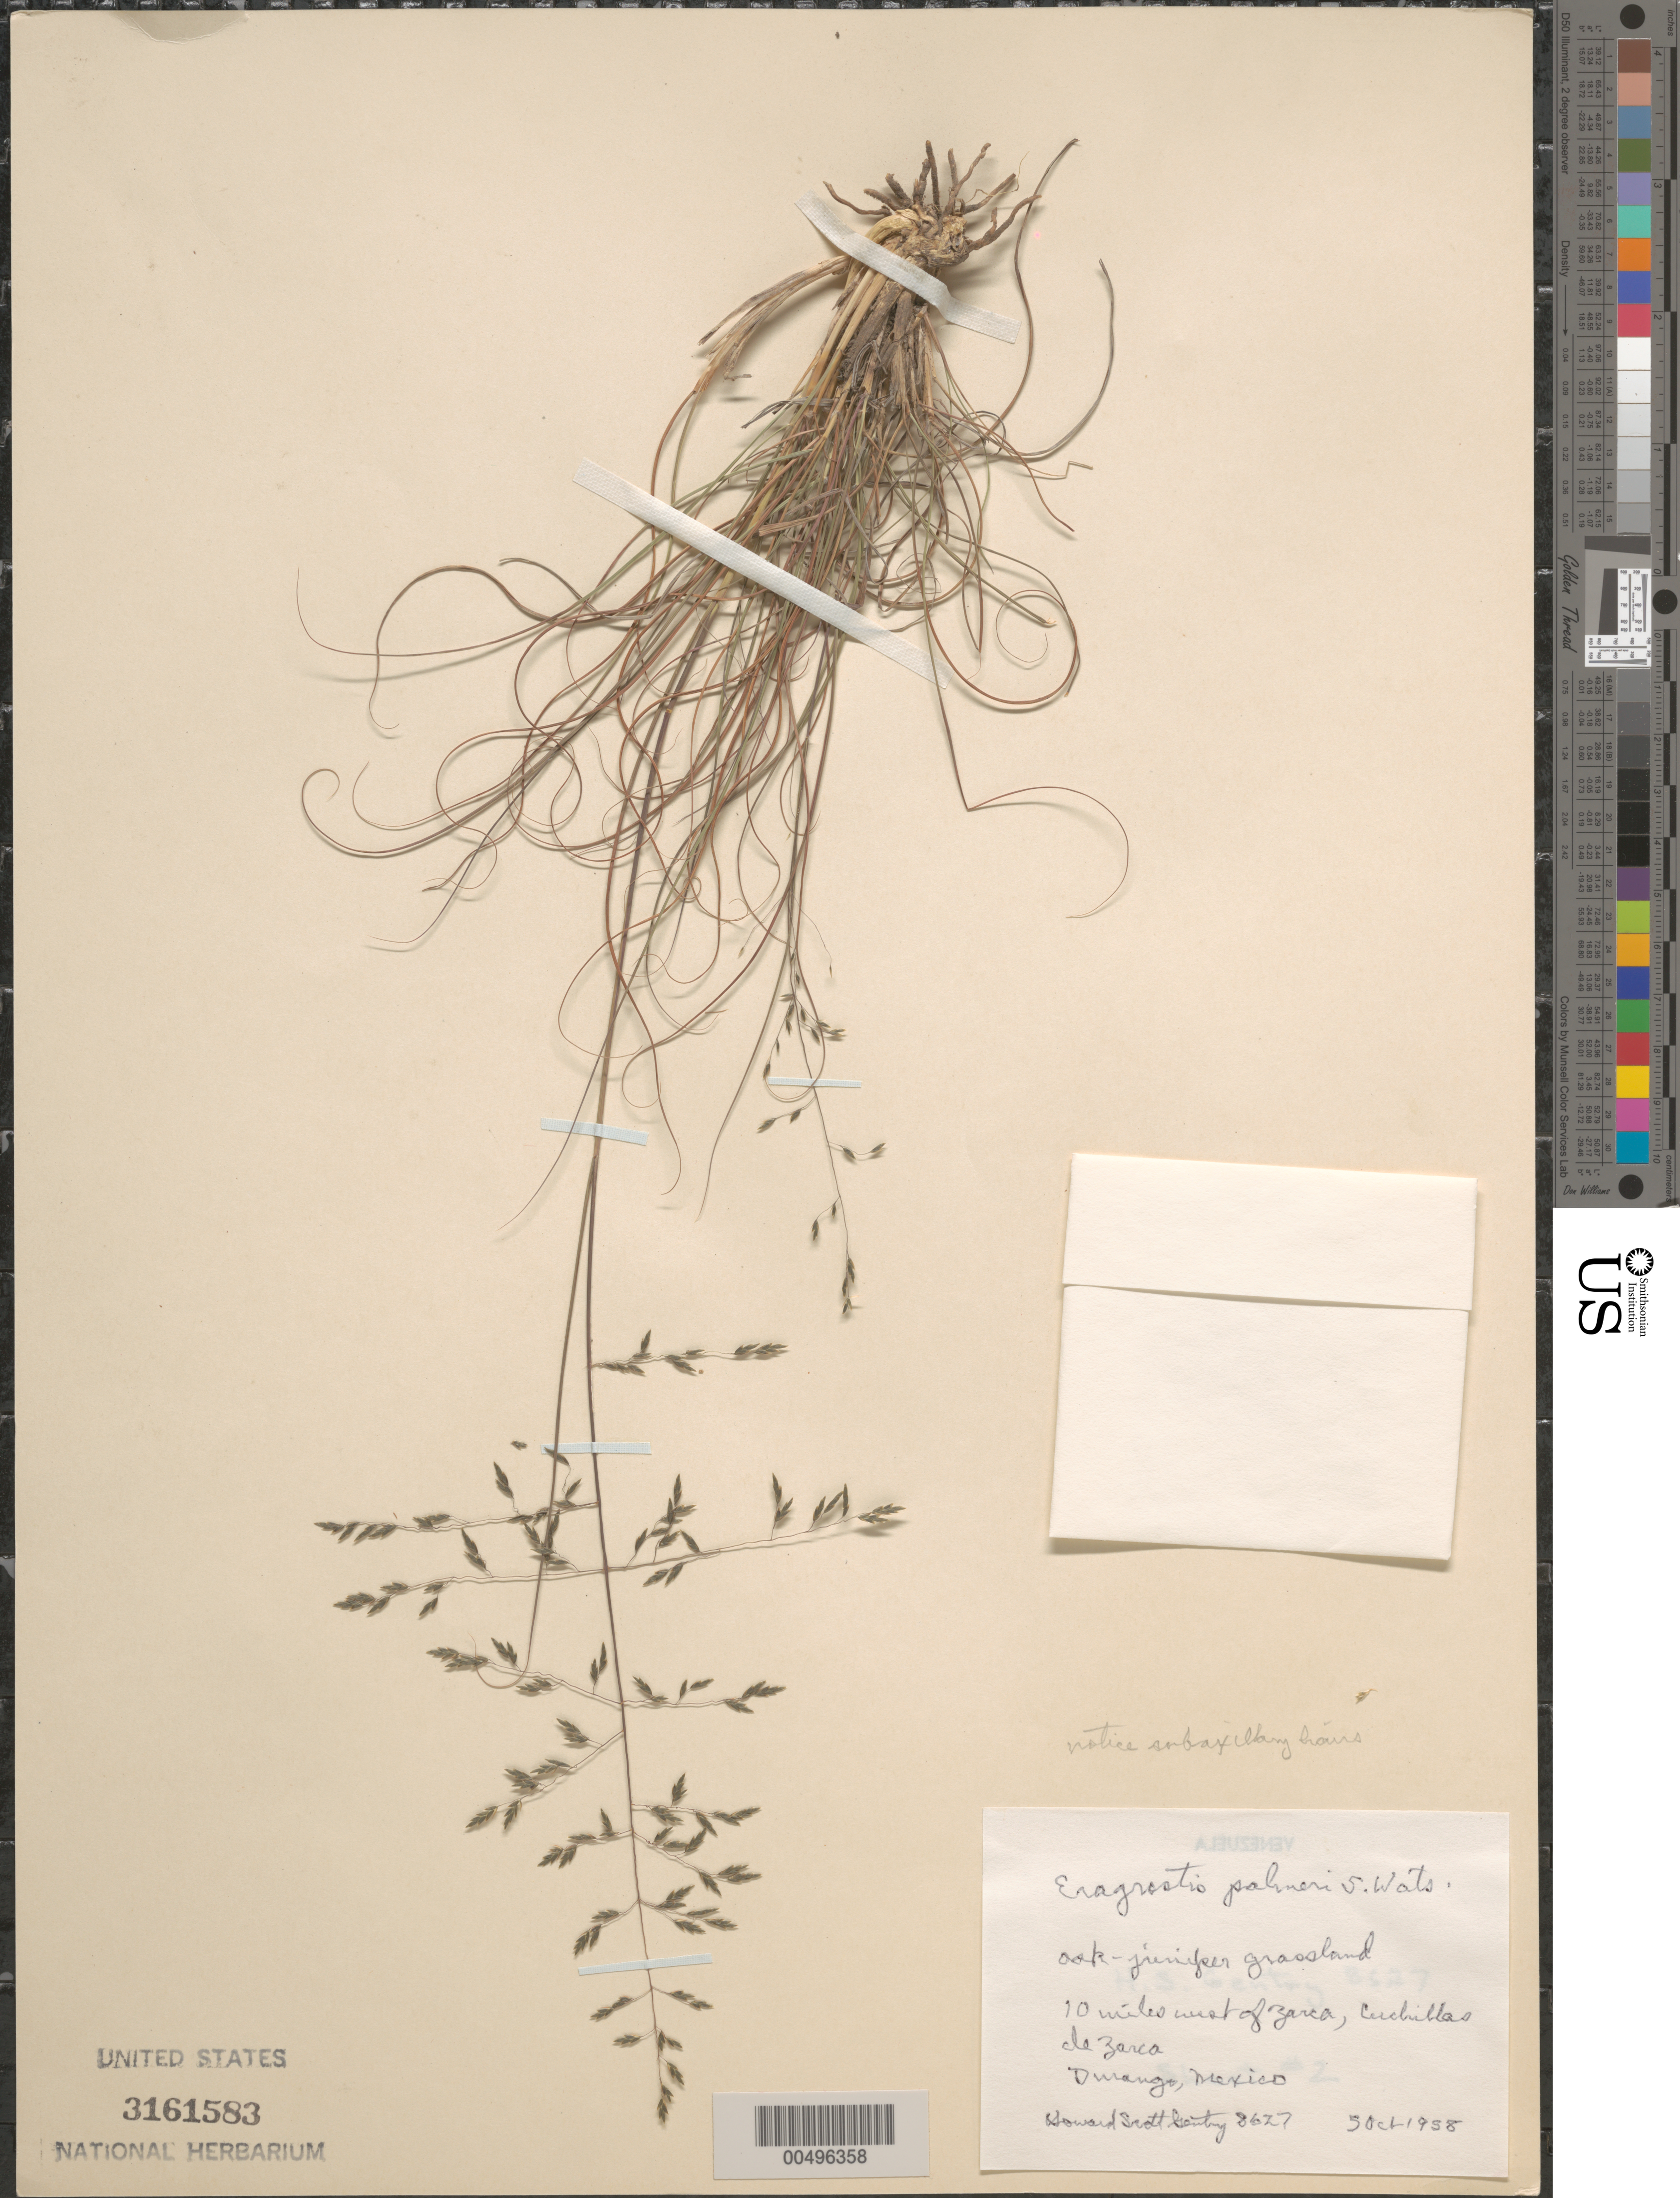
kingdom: Plantae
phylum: Tracheophyta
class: Liliopsida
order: Poales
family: Poaceae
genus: Eragrostis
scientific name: Eragrostis palmeri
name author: S. Watson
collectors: H. S. Gentry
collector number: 8627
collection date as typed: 5 Oct 1958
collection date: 1958-10-05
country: Mexico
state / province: Durango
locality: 10 mi W of Zarca, Cuchillas de Zarca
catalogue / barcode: US 3161583